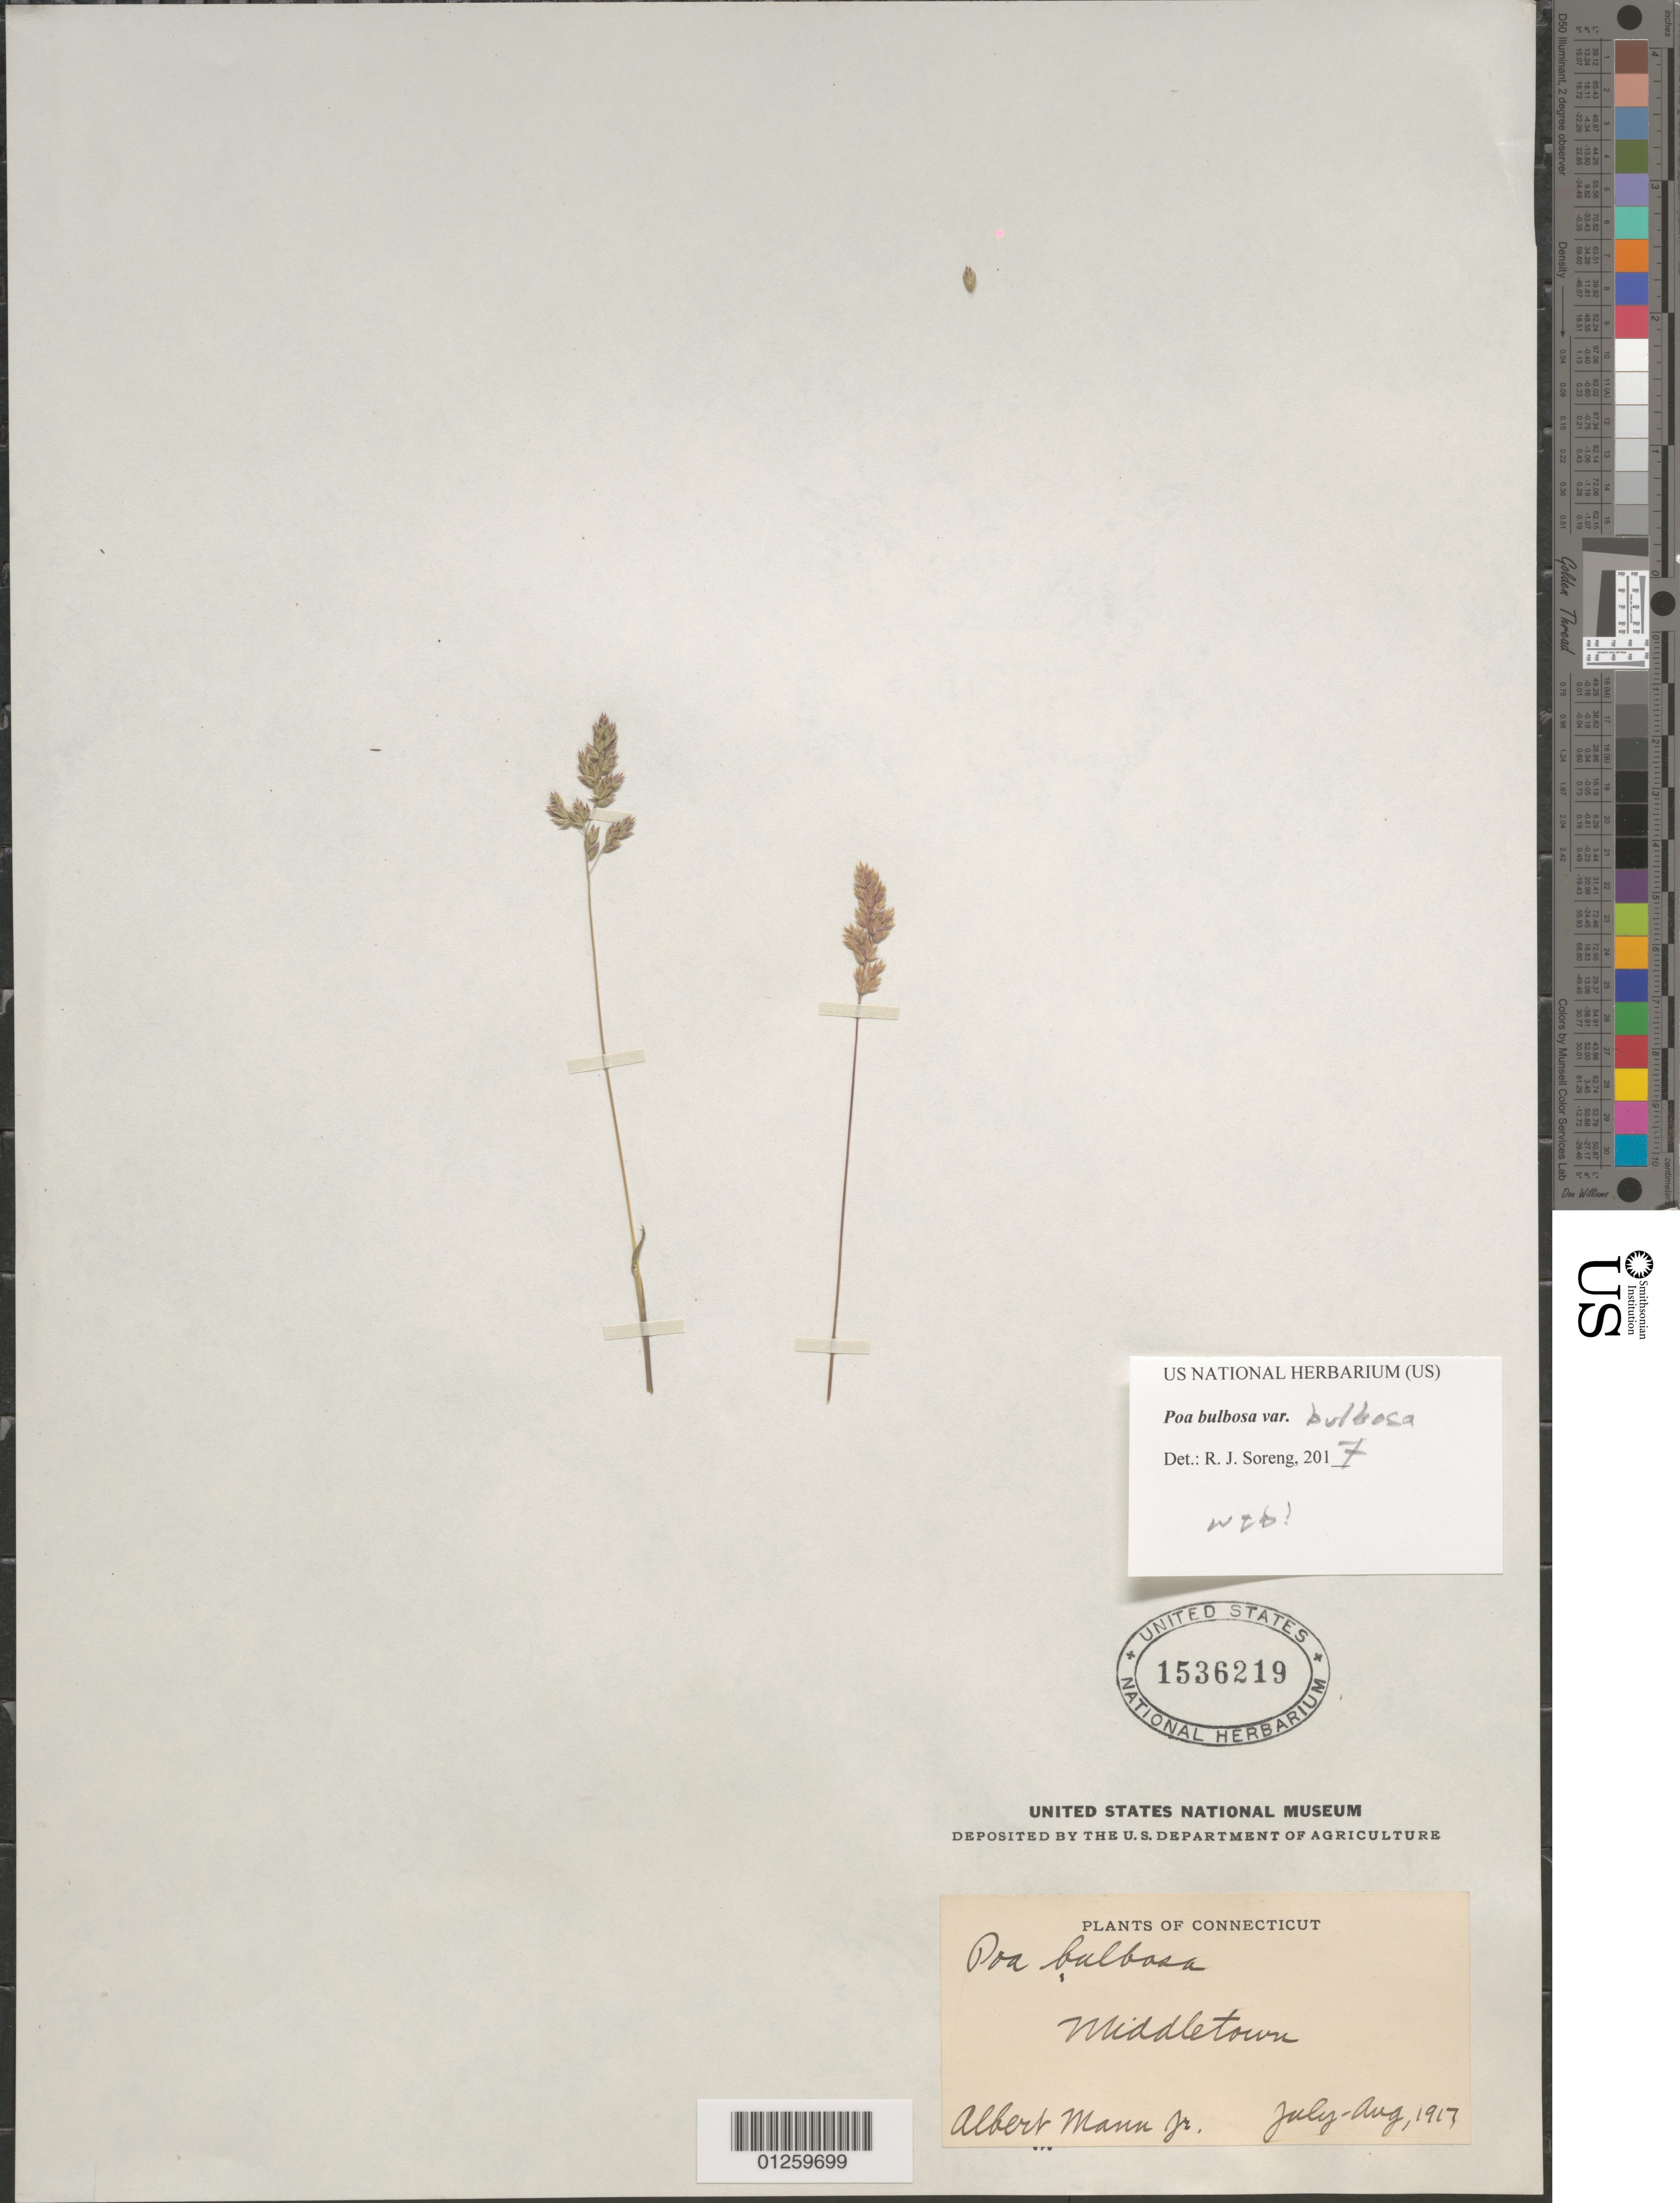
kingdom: Plantae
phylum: Tracheophyta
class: Liliopsida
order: Poales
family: Poaceae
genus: Poa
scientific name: Poa bulbosa subsp. bulbosa var. bulbosa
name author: L.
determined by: Soreng, Robert J., Research Associate (BOT), Smithsonian Institution - National Museum of Natural History (UNITED STATES)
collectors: A. Mann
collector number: no#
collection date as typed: July-Aug, 1917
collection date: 1917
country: United States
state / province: Connecticut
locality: Middletown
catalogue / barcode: US 1536219